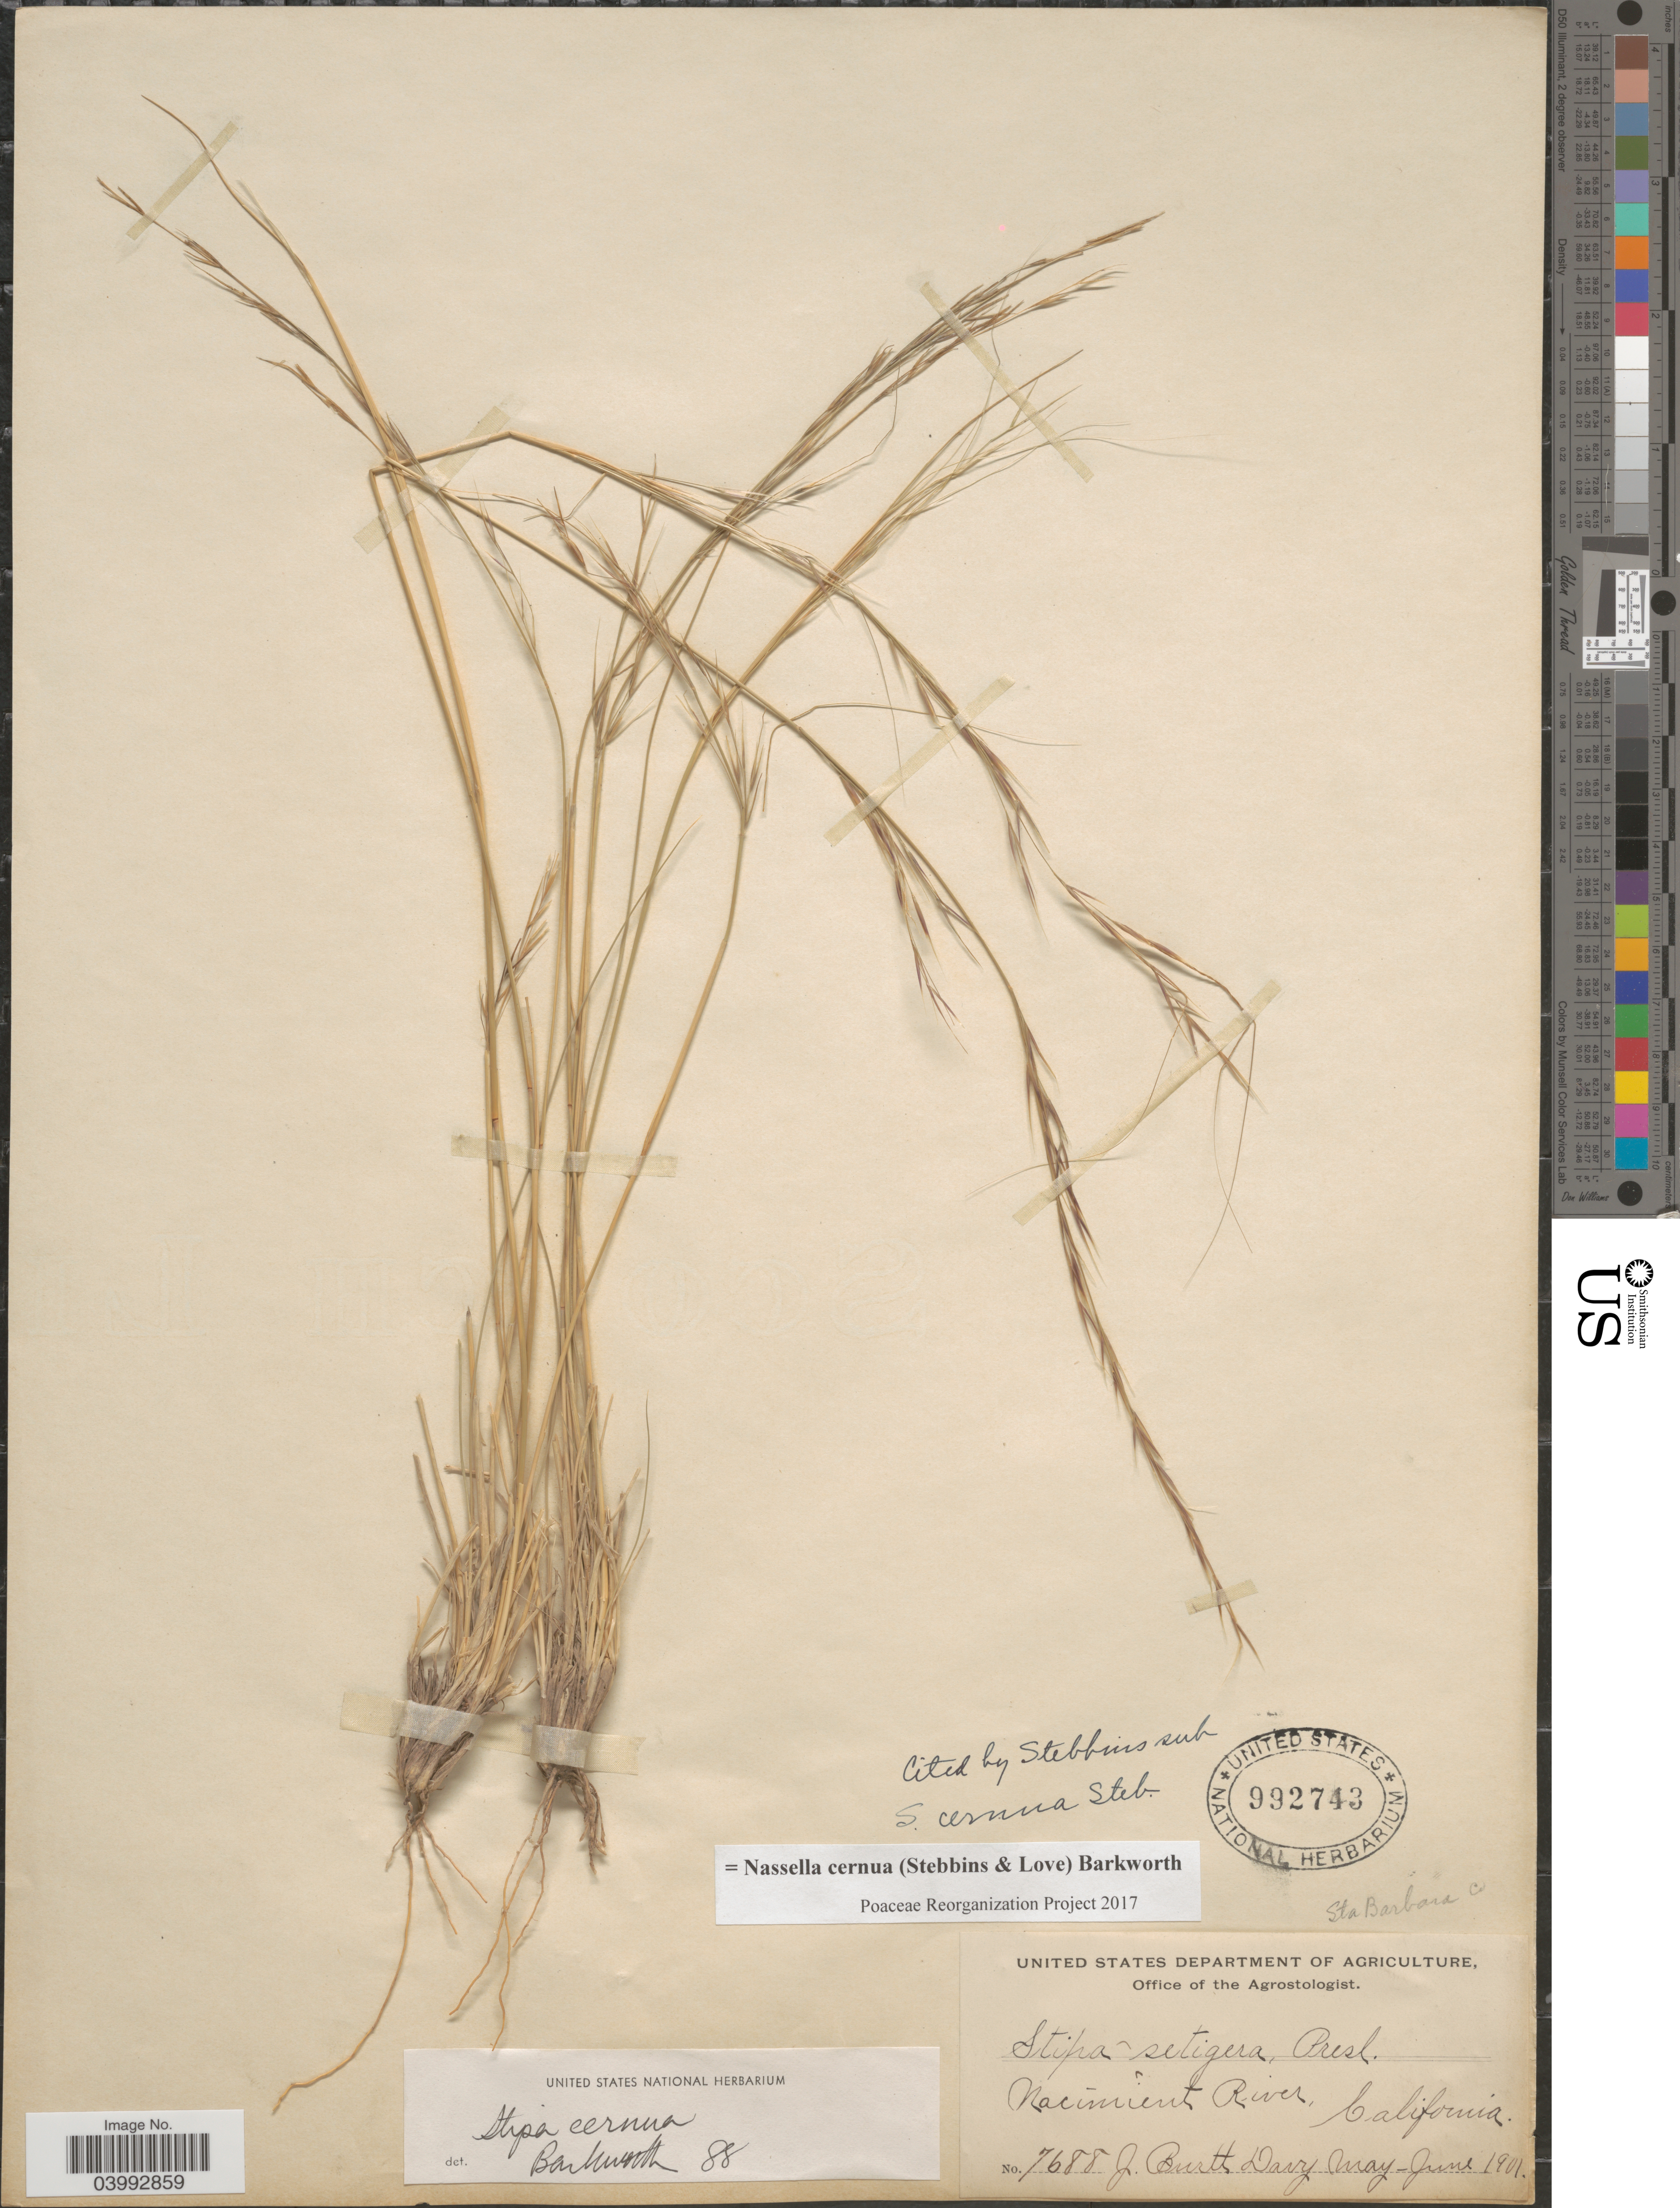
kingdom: Plantae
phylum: Tracheophyta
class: Liliopsida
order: Poales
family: Poaceae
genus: Nassella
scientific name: Nassella cernua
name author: (Stebbins & Love) Barkworth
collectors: J. Burtt Davy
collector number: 7688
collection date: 1901-05/1901-06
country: United States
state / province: California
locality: Nacimient River. Sta Barbara Co.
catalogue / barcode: US 992743